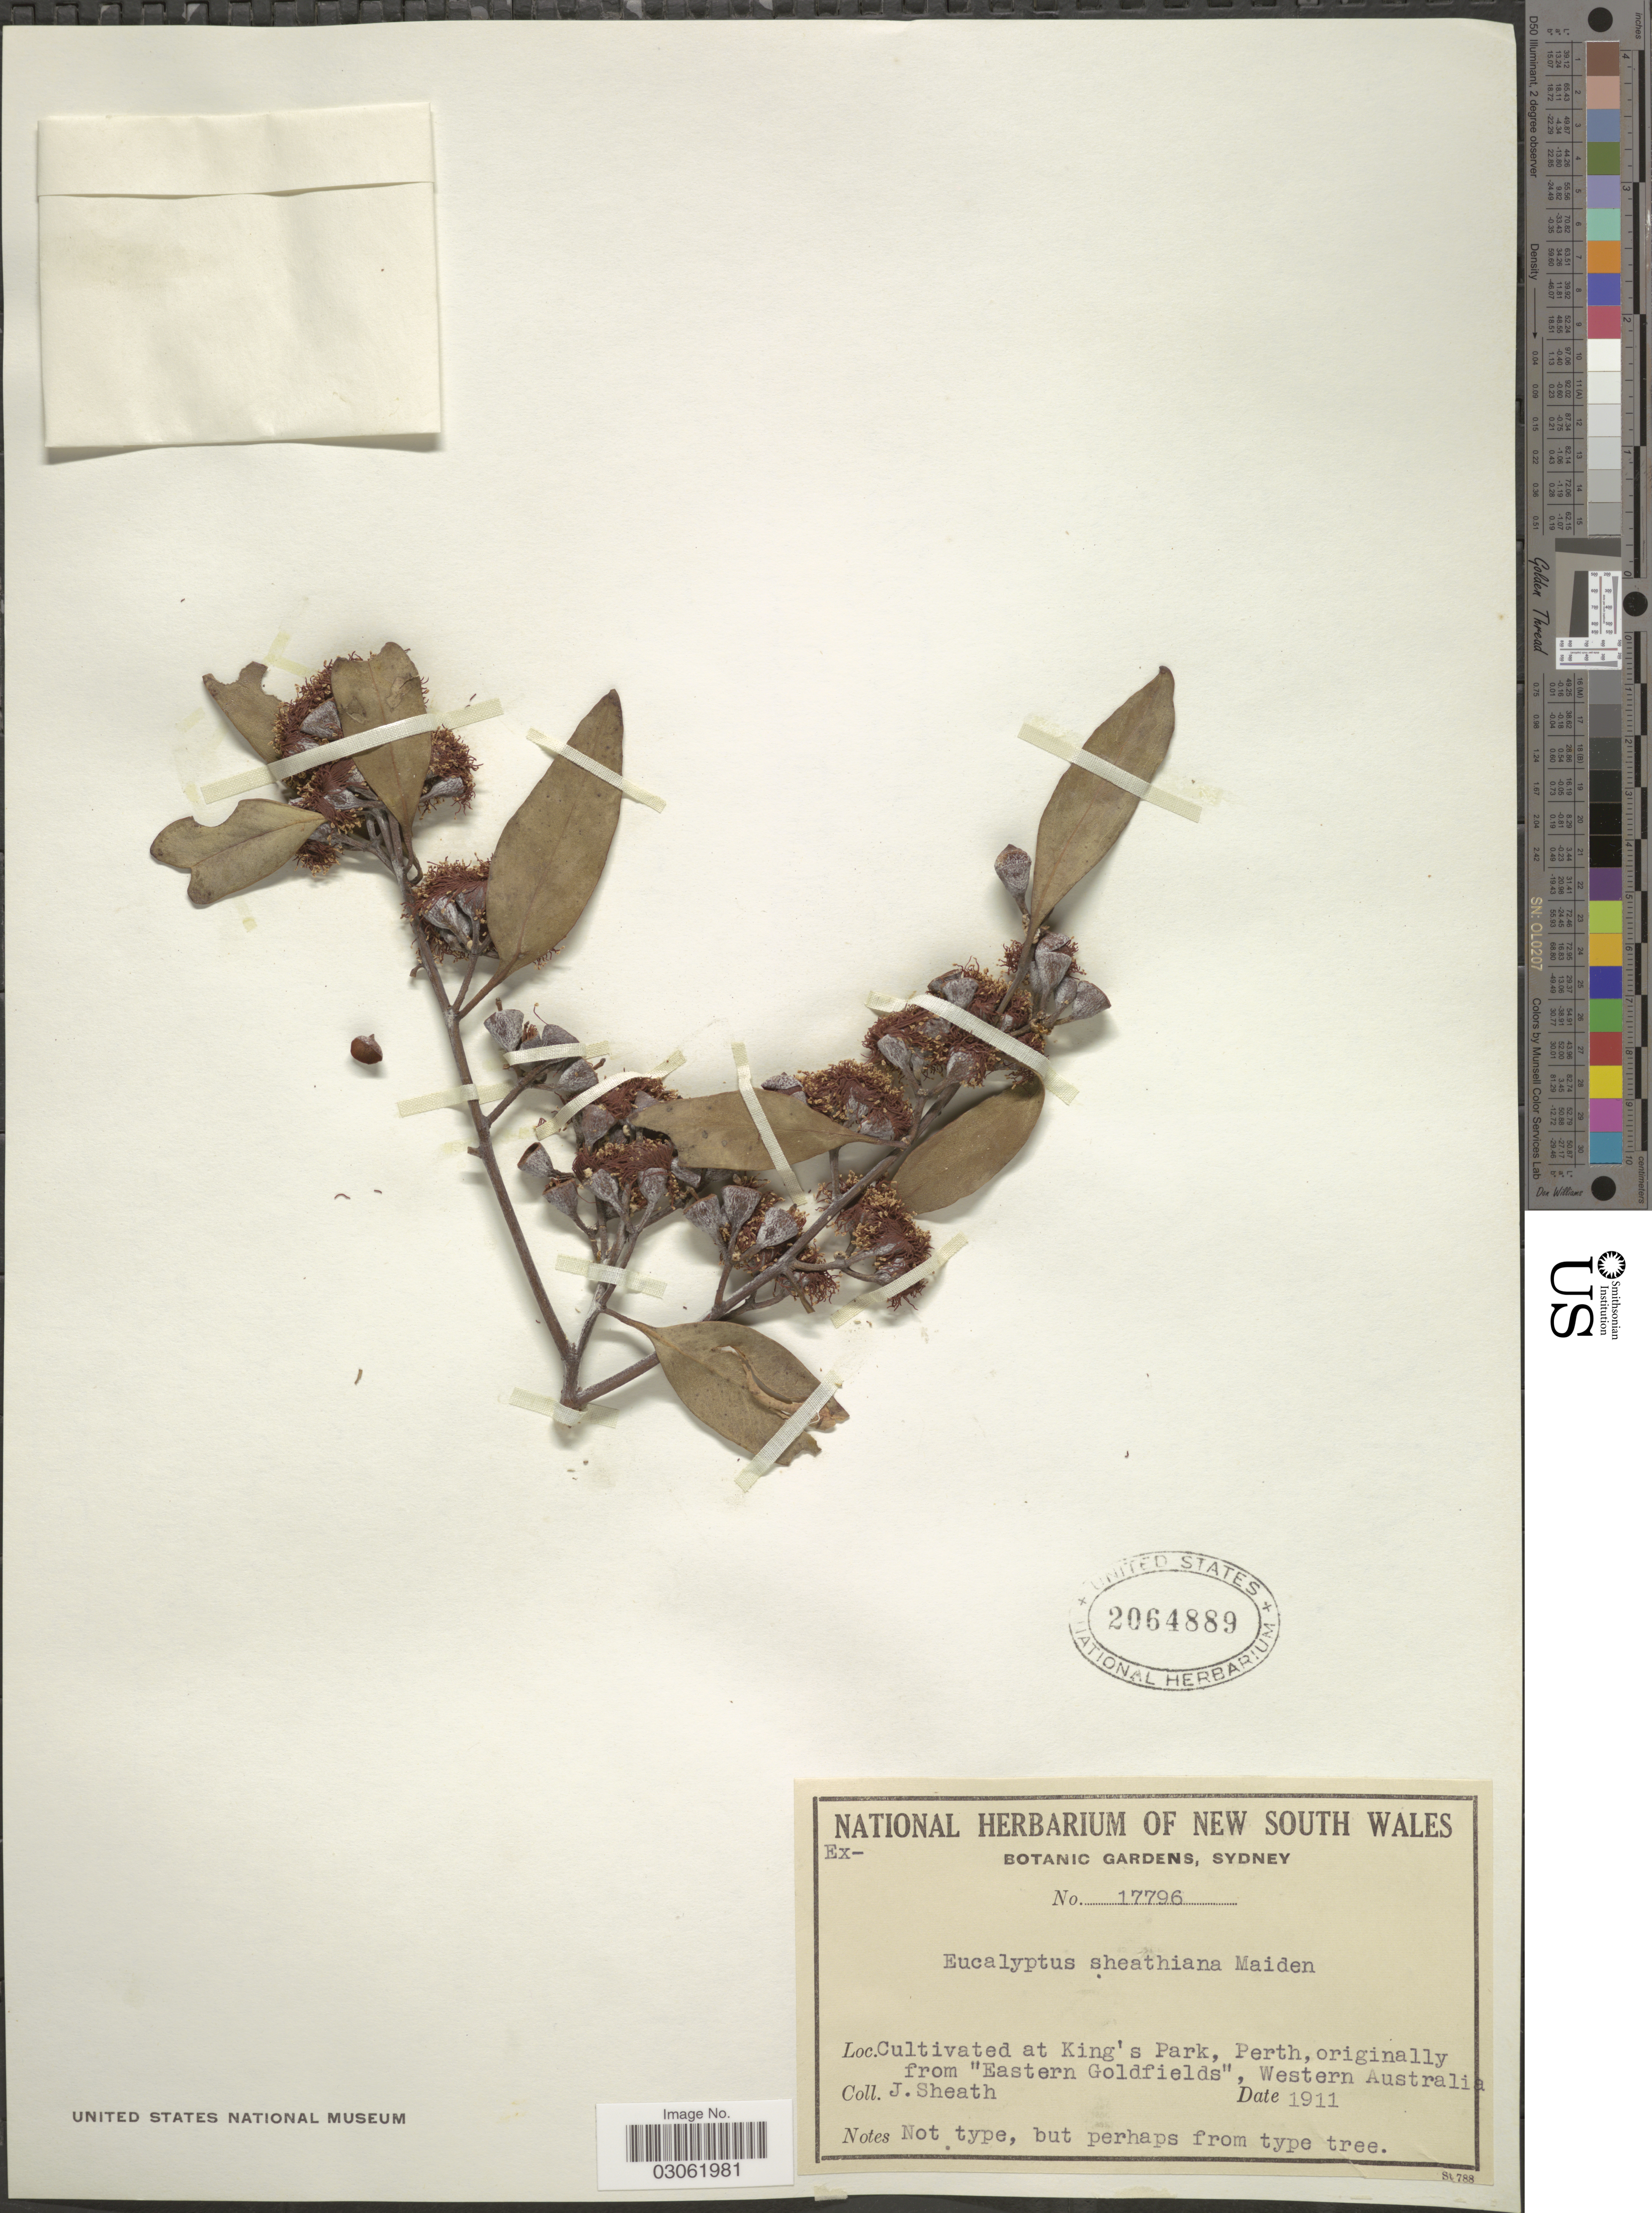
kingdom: Plantae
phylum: Tracheophyta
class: Magnoliopsida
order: Myrtales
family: Myrtaceae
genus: Eucalyptus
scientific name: Eucalyptus sheathiana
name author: Maiden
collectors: J. Sheath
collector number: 17796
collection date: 1911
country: Australia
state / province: Western Australia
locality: Cultivated at King's Park, Perth, originally from "Eastern Goldfields".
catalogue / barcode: US 2064889